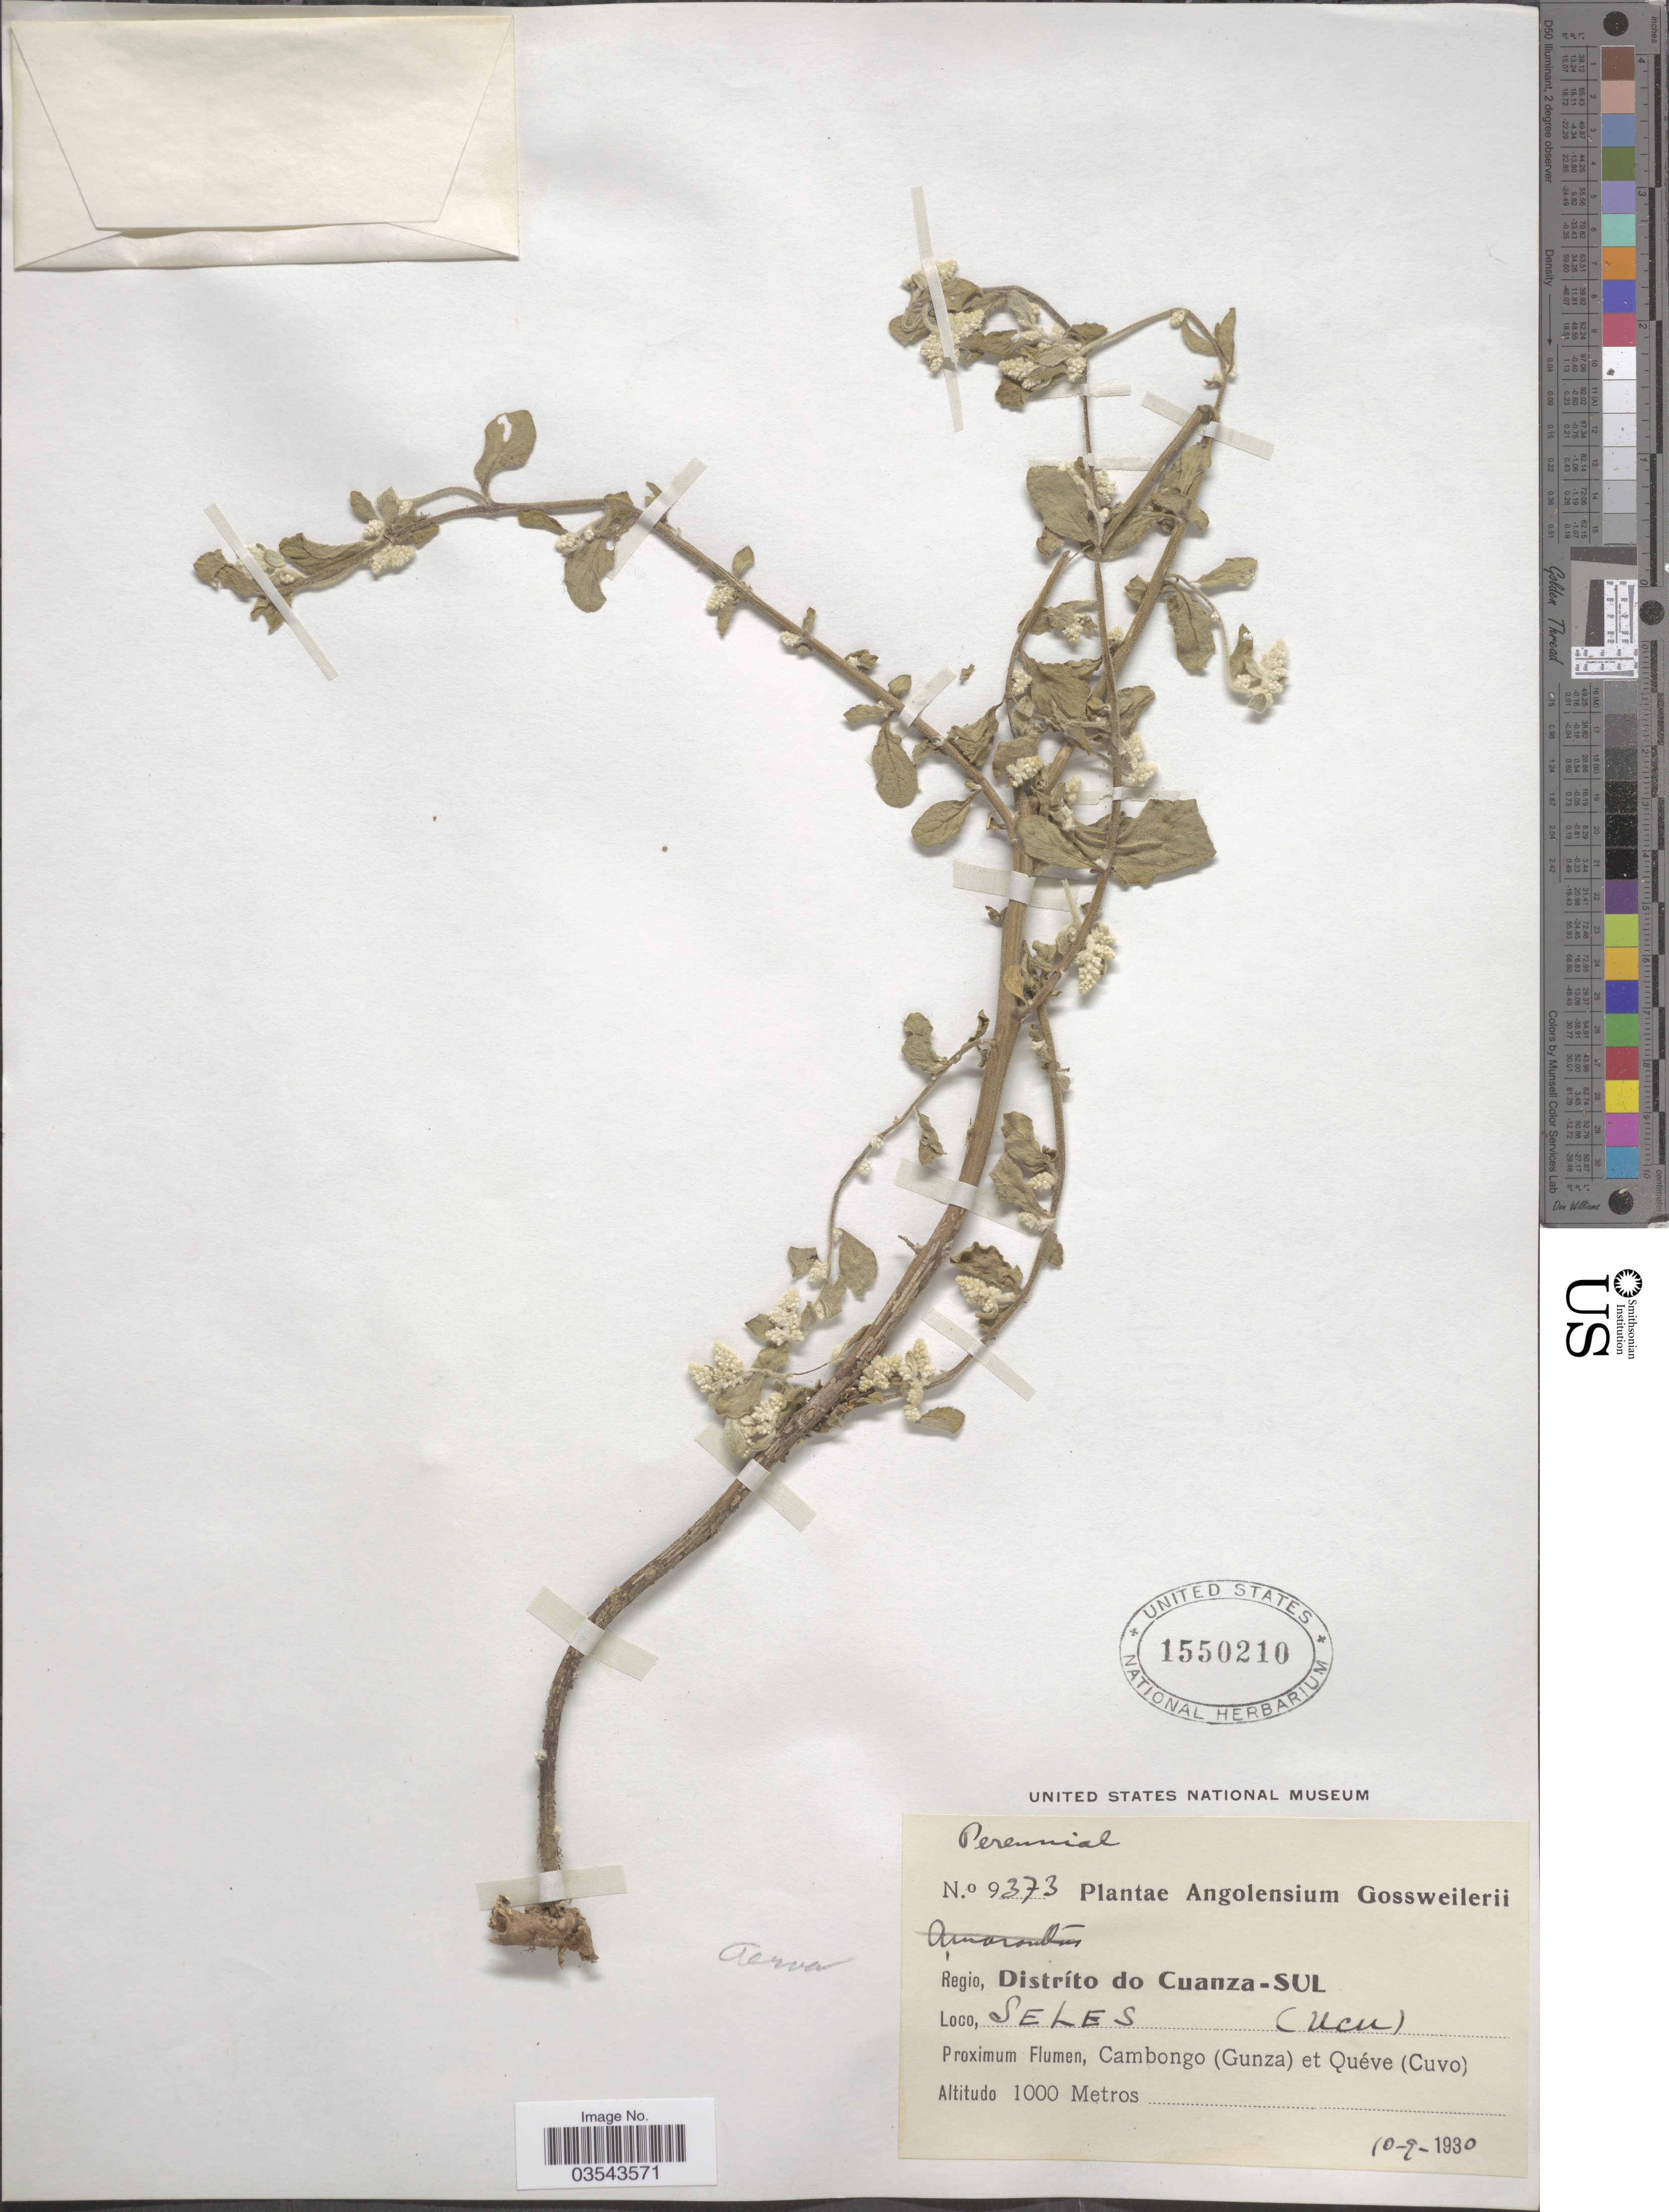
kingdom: Plantae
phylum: Tracheophyta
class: Magnoliopsida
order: Caryophyllales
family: Amaranthaceae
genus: Aerva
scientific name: Aerva sp.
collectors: -. Gossweiler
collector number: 9373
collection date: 1930-09-10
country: Angola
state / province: Cuanza Sul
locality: Regio, Distríto do Cuanza-Sul. Seles (Ucu). Proximum Flumen, Cambongo (Gunza) et Quéve (Cuvo).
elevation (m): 1000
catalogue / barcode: US 1550210